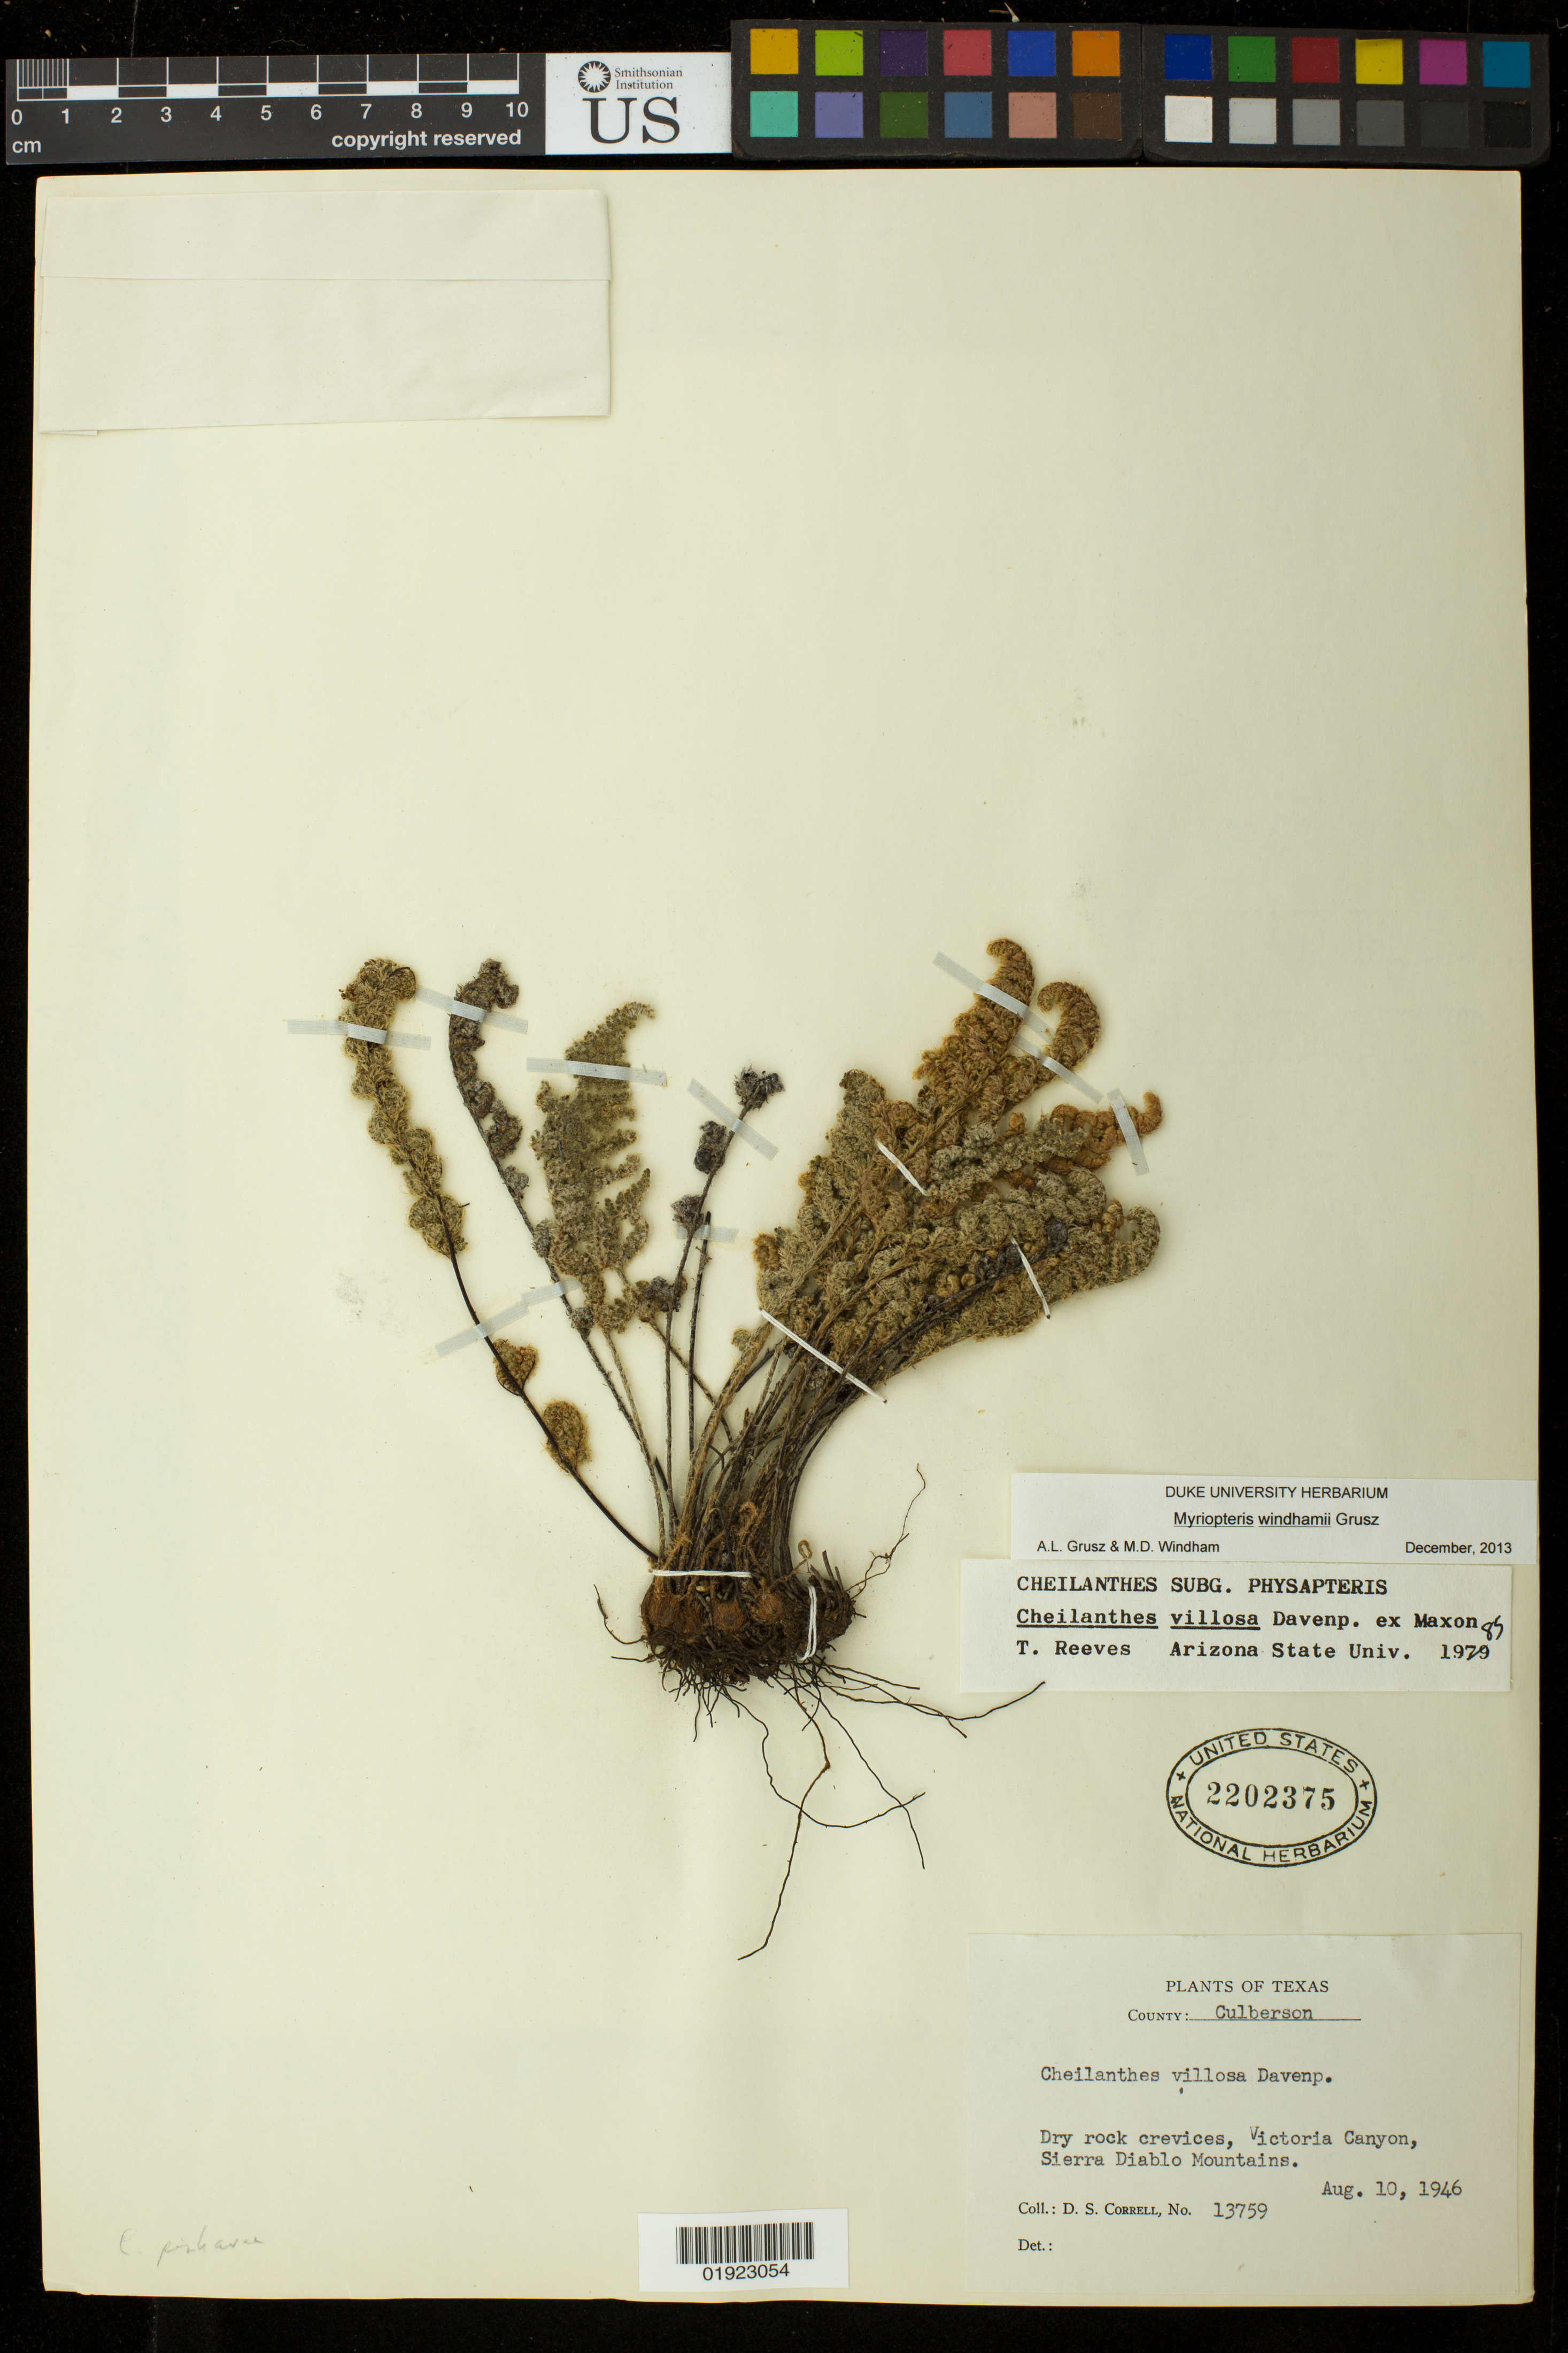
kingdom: Plantae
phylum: Tracheophyta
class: Polypodiopsida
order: Polypodiales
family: Pteridaceae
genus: Myriopteris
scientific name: Myriopteris windhamii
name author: Grusz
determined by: Grusz, A. L.; Windham, M. D.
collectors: D. S. Correll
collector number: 13759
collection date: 1946-08-10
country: United States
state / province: Texas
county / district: Culberson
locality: Victoria Canyon, Sierra Diablo Mountains.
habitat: Dry rock crevices.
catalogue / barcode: US 2202375